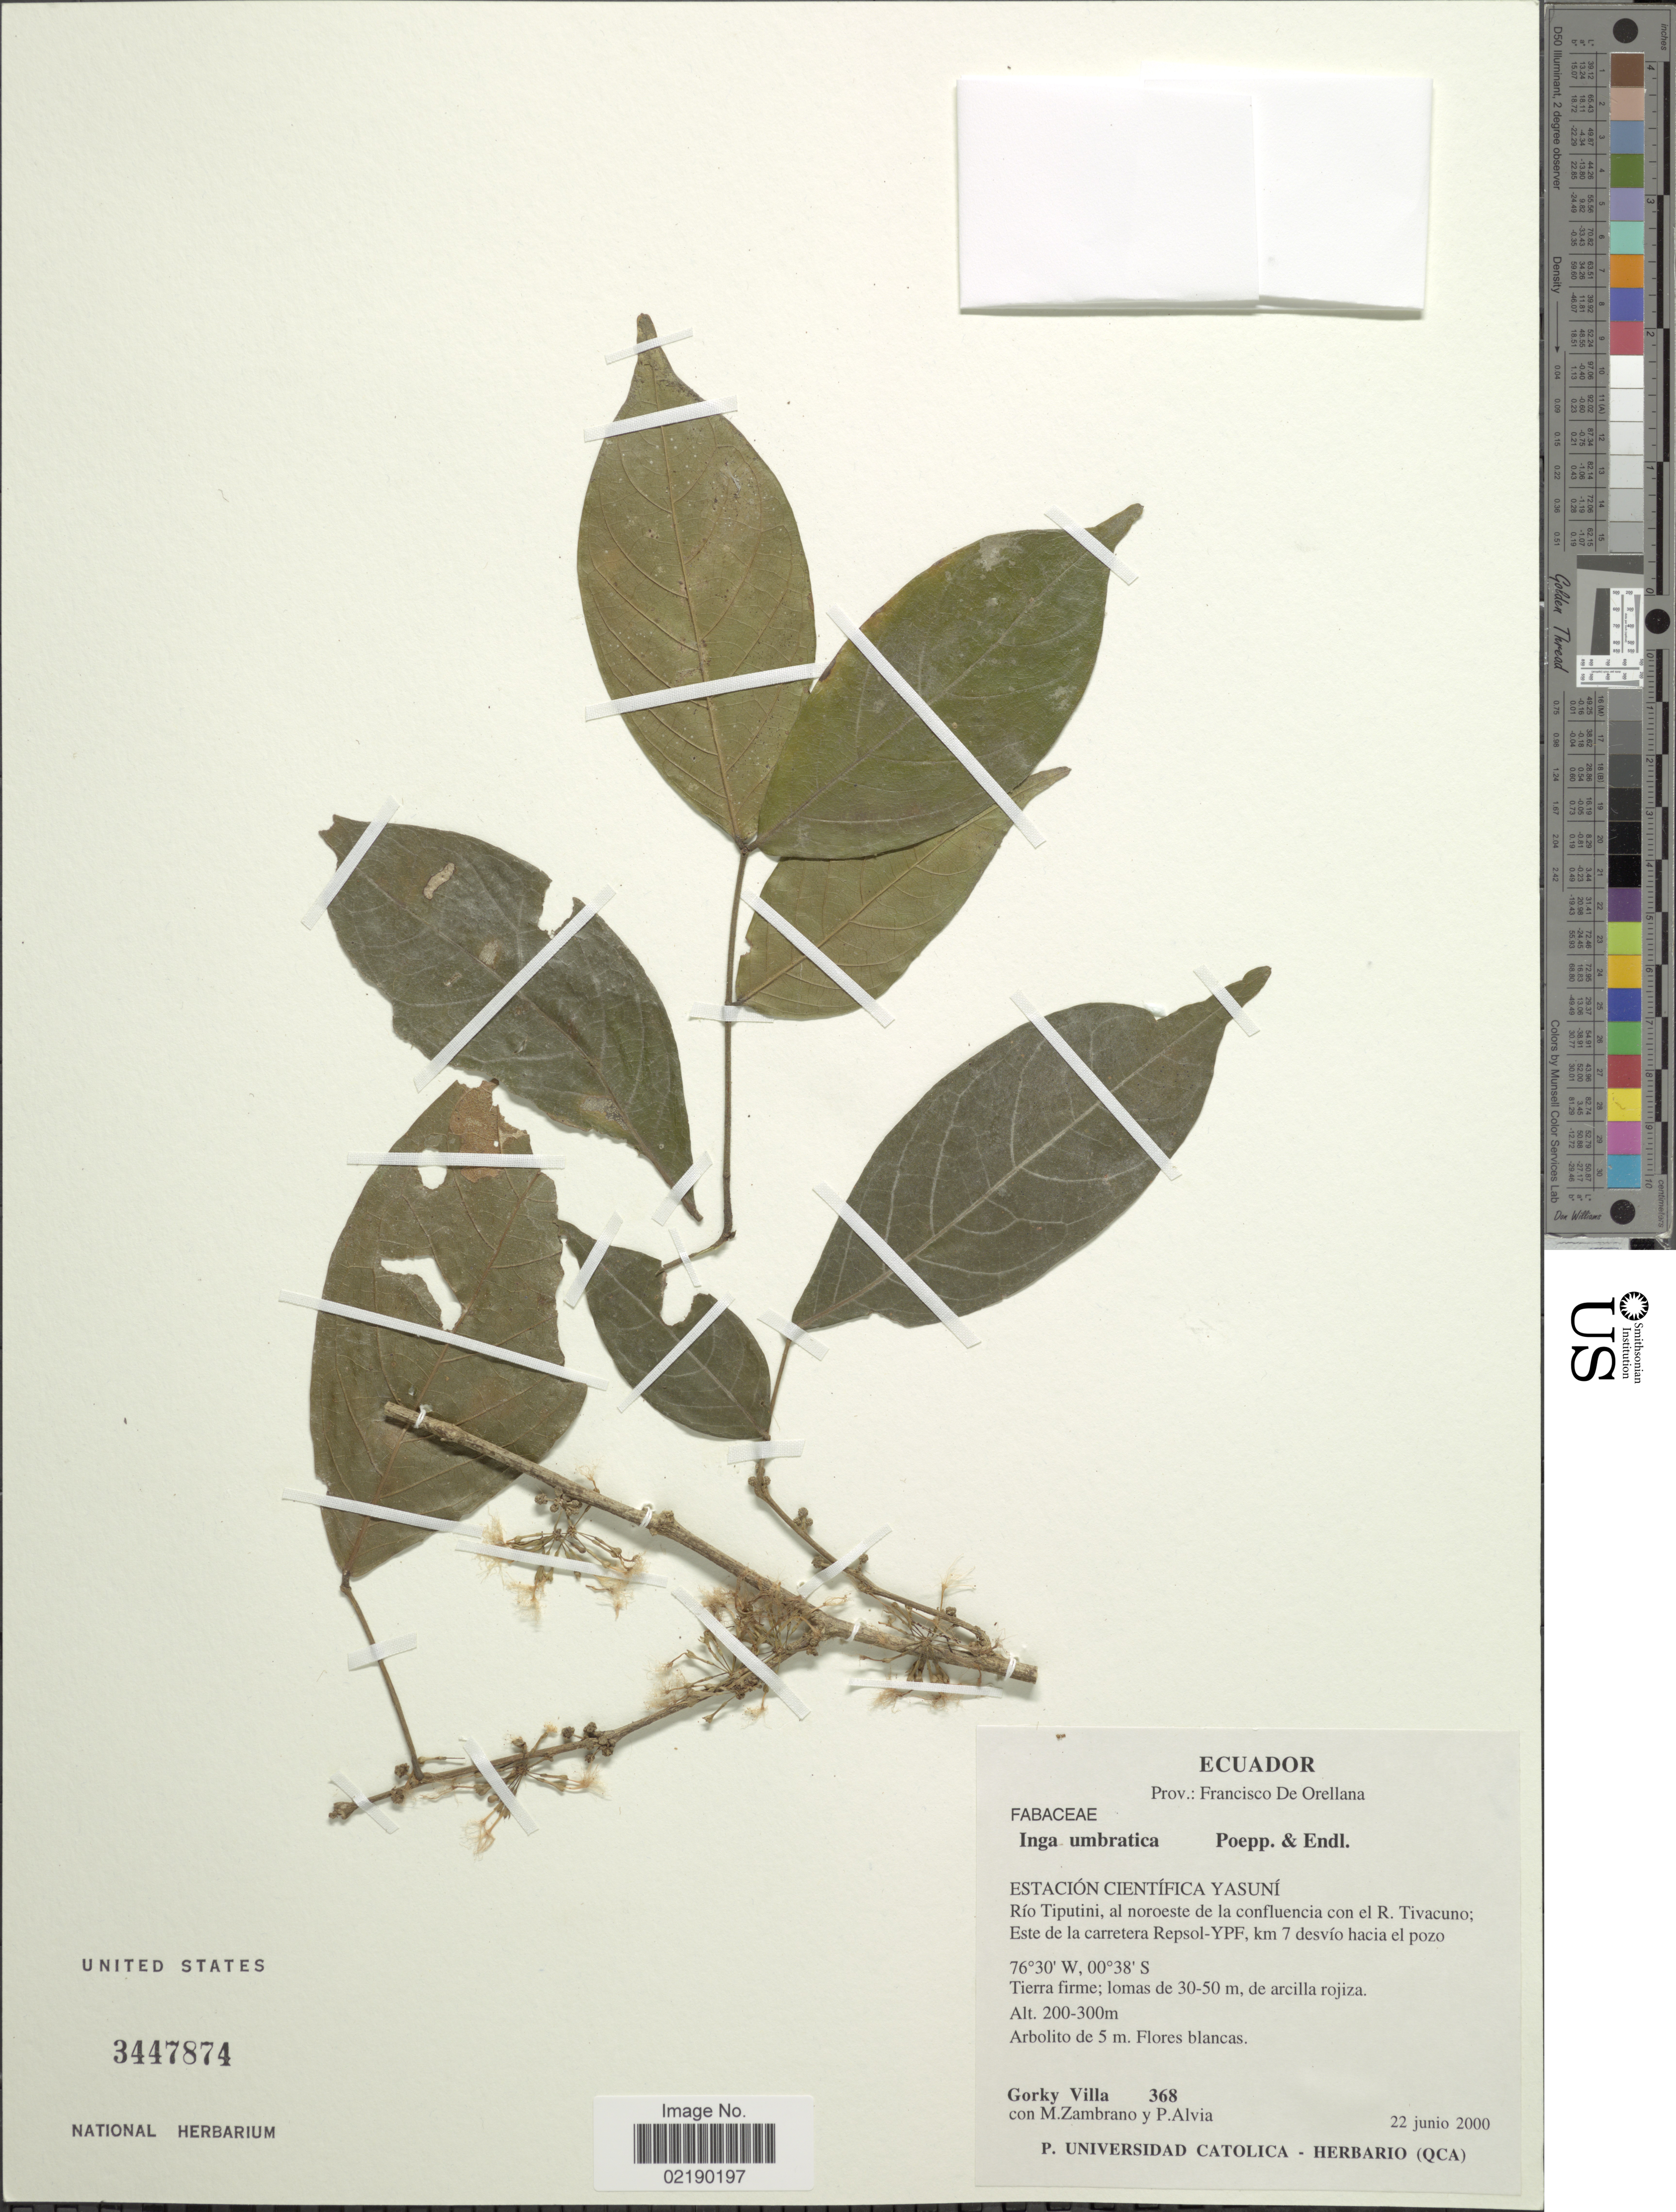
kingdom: Plantae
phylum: Tracheophyta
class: Magnoliopsida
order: Fabales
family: Fabaceae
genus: Inga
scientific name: Inga umbratica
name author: Poepp.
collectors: G. Villa, M. Zambrano & P. Alvia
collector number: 368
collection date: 2000-06-22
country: Ecuador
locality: Prov. Francisco De Orellana, Estacion Cientifica Yasuni, Rio Tiputini, al noroeste de la confluencia con el R. Tivacuno; Este de la carretera Repsol-YPF, km 7 desvio hacia el pozo Tivacuno. Parcela de 50 ha placa No 430393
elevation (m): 200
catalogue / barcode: US 3447874